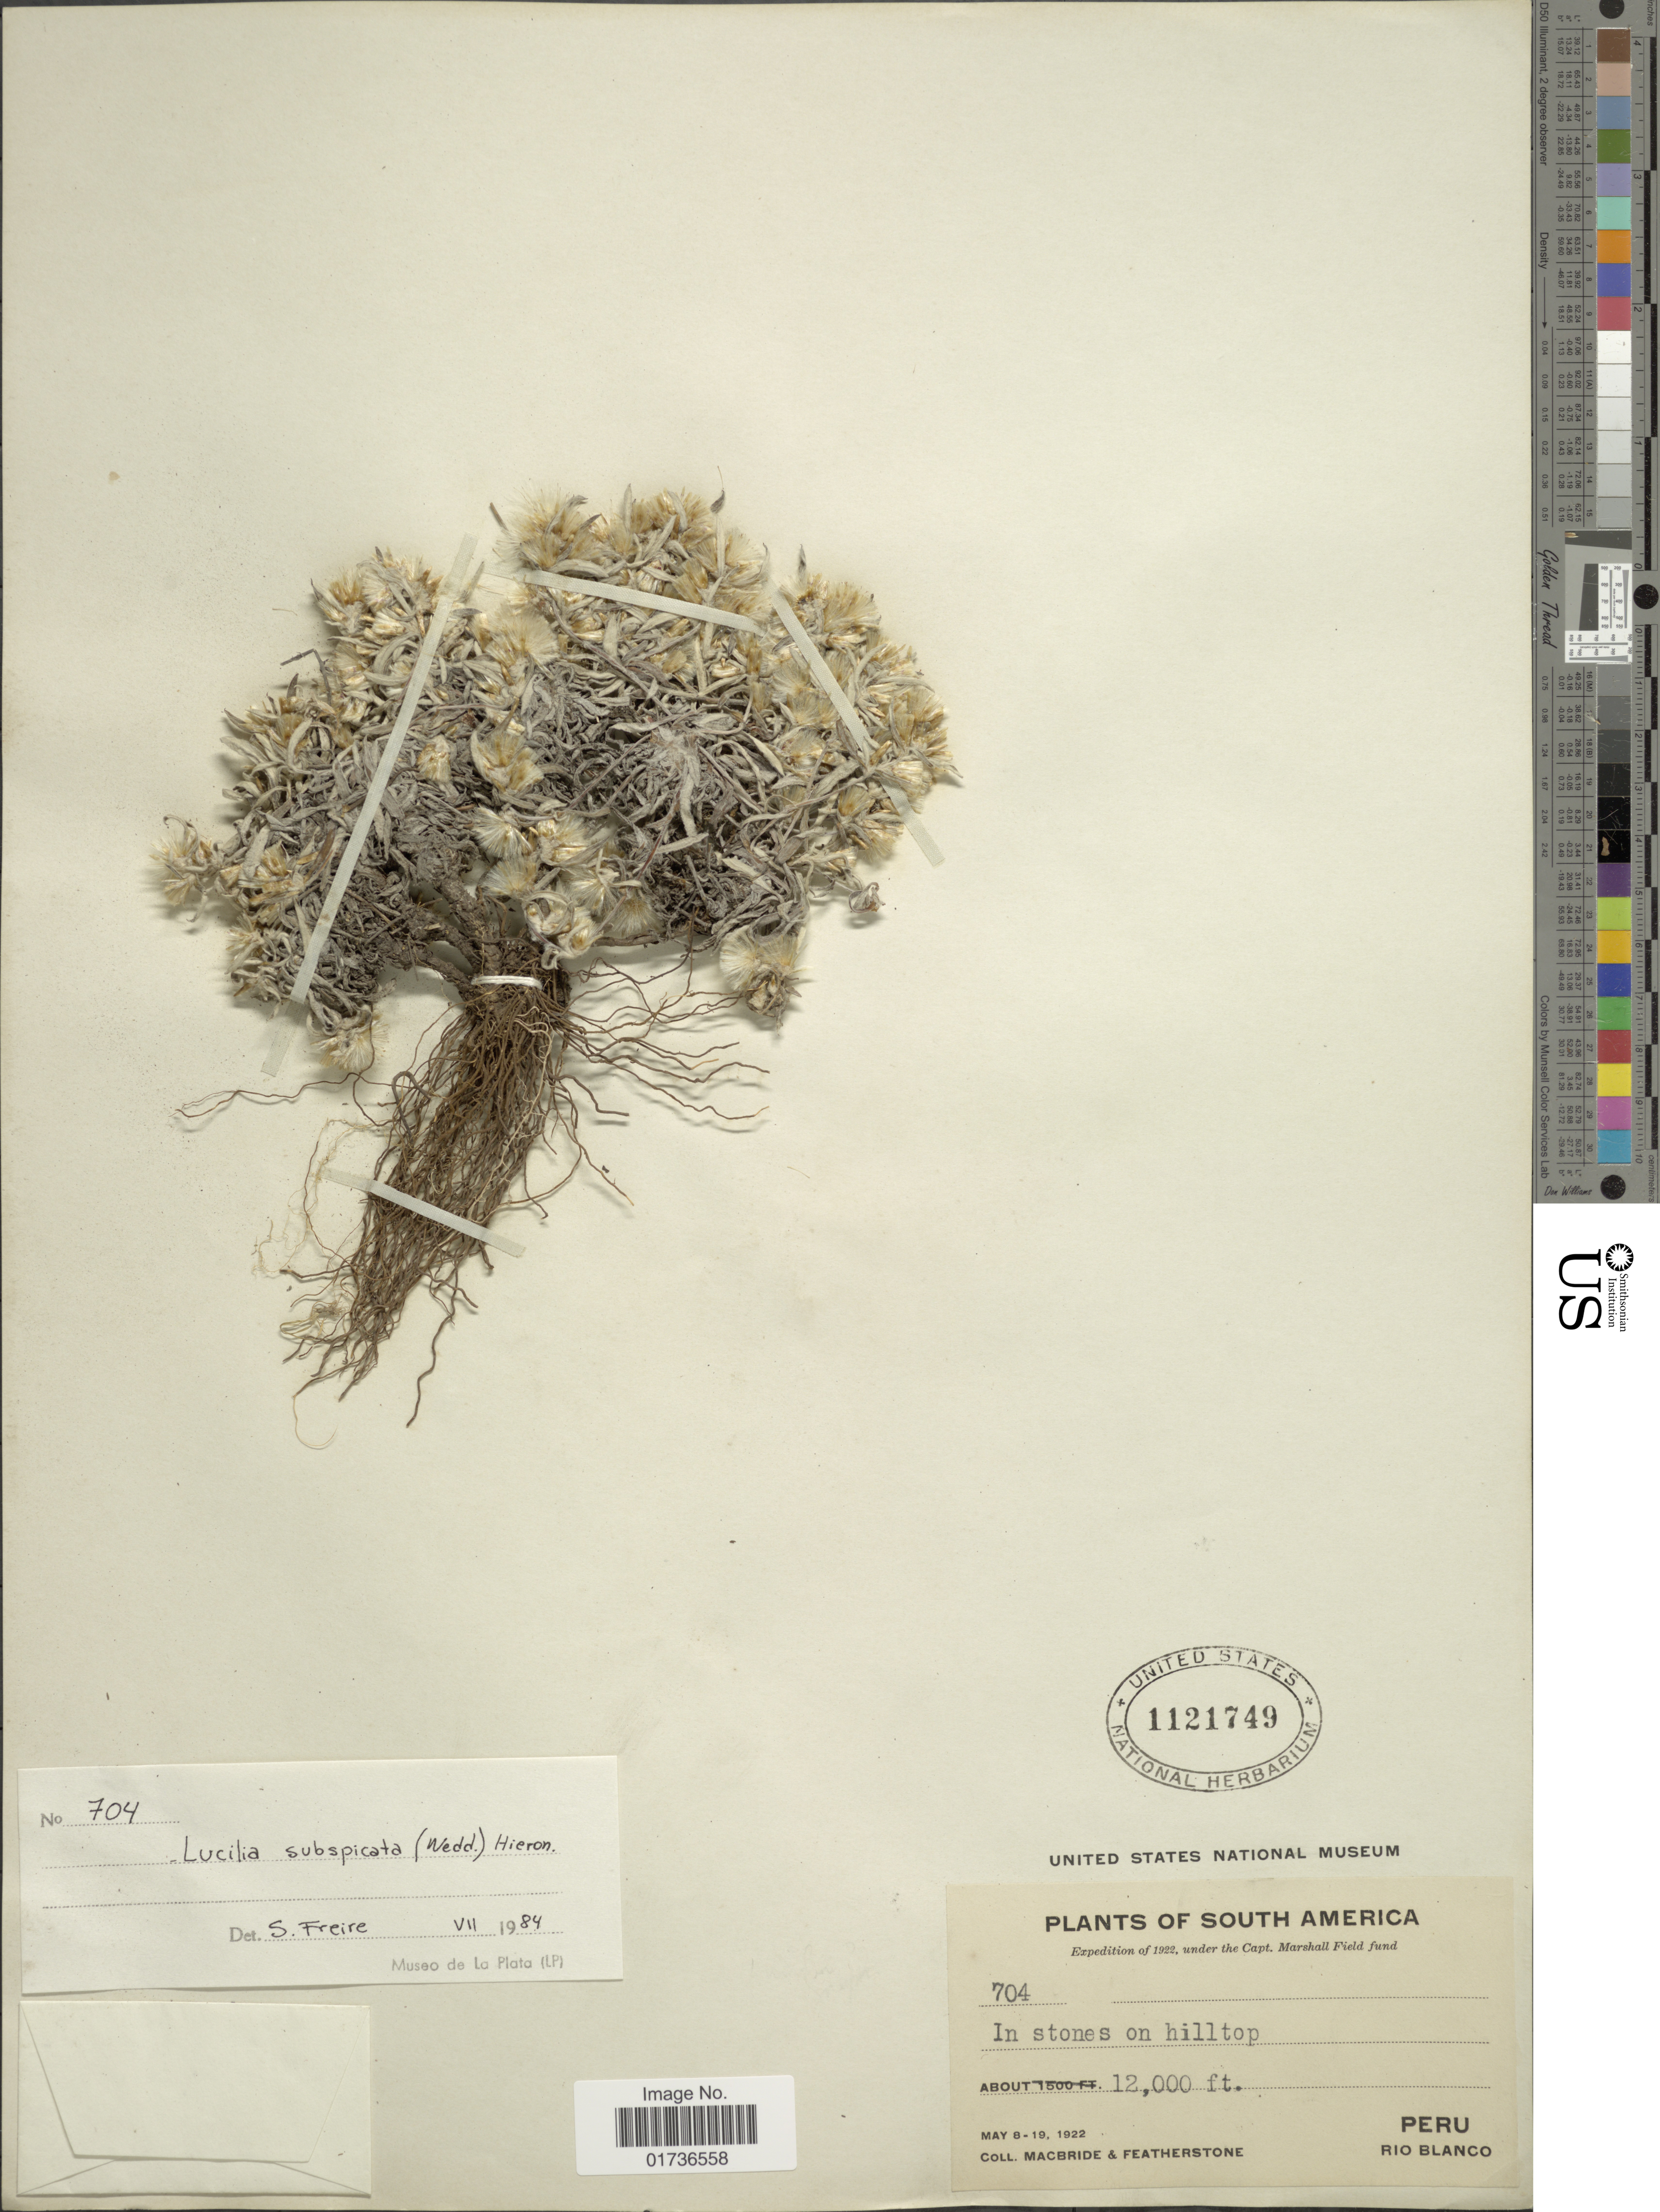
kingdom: Plantae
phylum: Tracheophyta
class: Magnoliopsida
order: Asterales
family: Asteraceae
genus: Mniodes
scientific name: Mniodes subspicata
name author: (Wedd.) S.E. Freire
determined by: Dillon, M. O.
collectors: Macbride, -- & -. Featherstone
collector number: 704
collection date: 1922-05-08/1922-05-19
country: Peru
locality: In stons on hilltop, Rio Blanco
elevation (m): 3658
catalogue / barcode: US 1121749